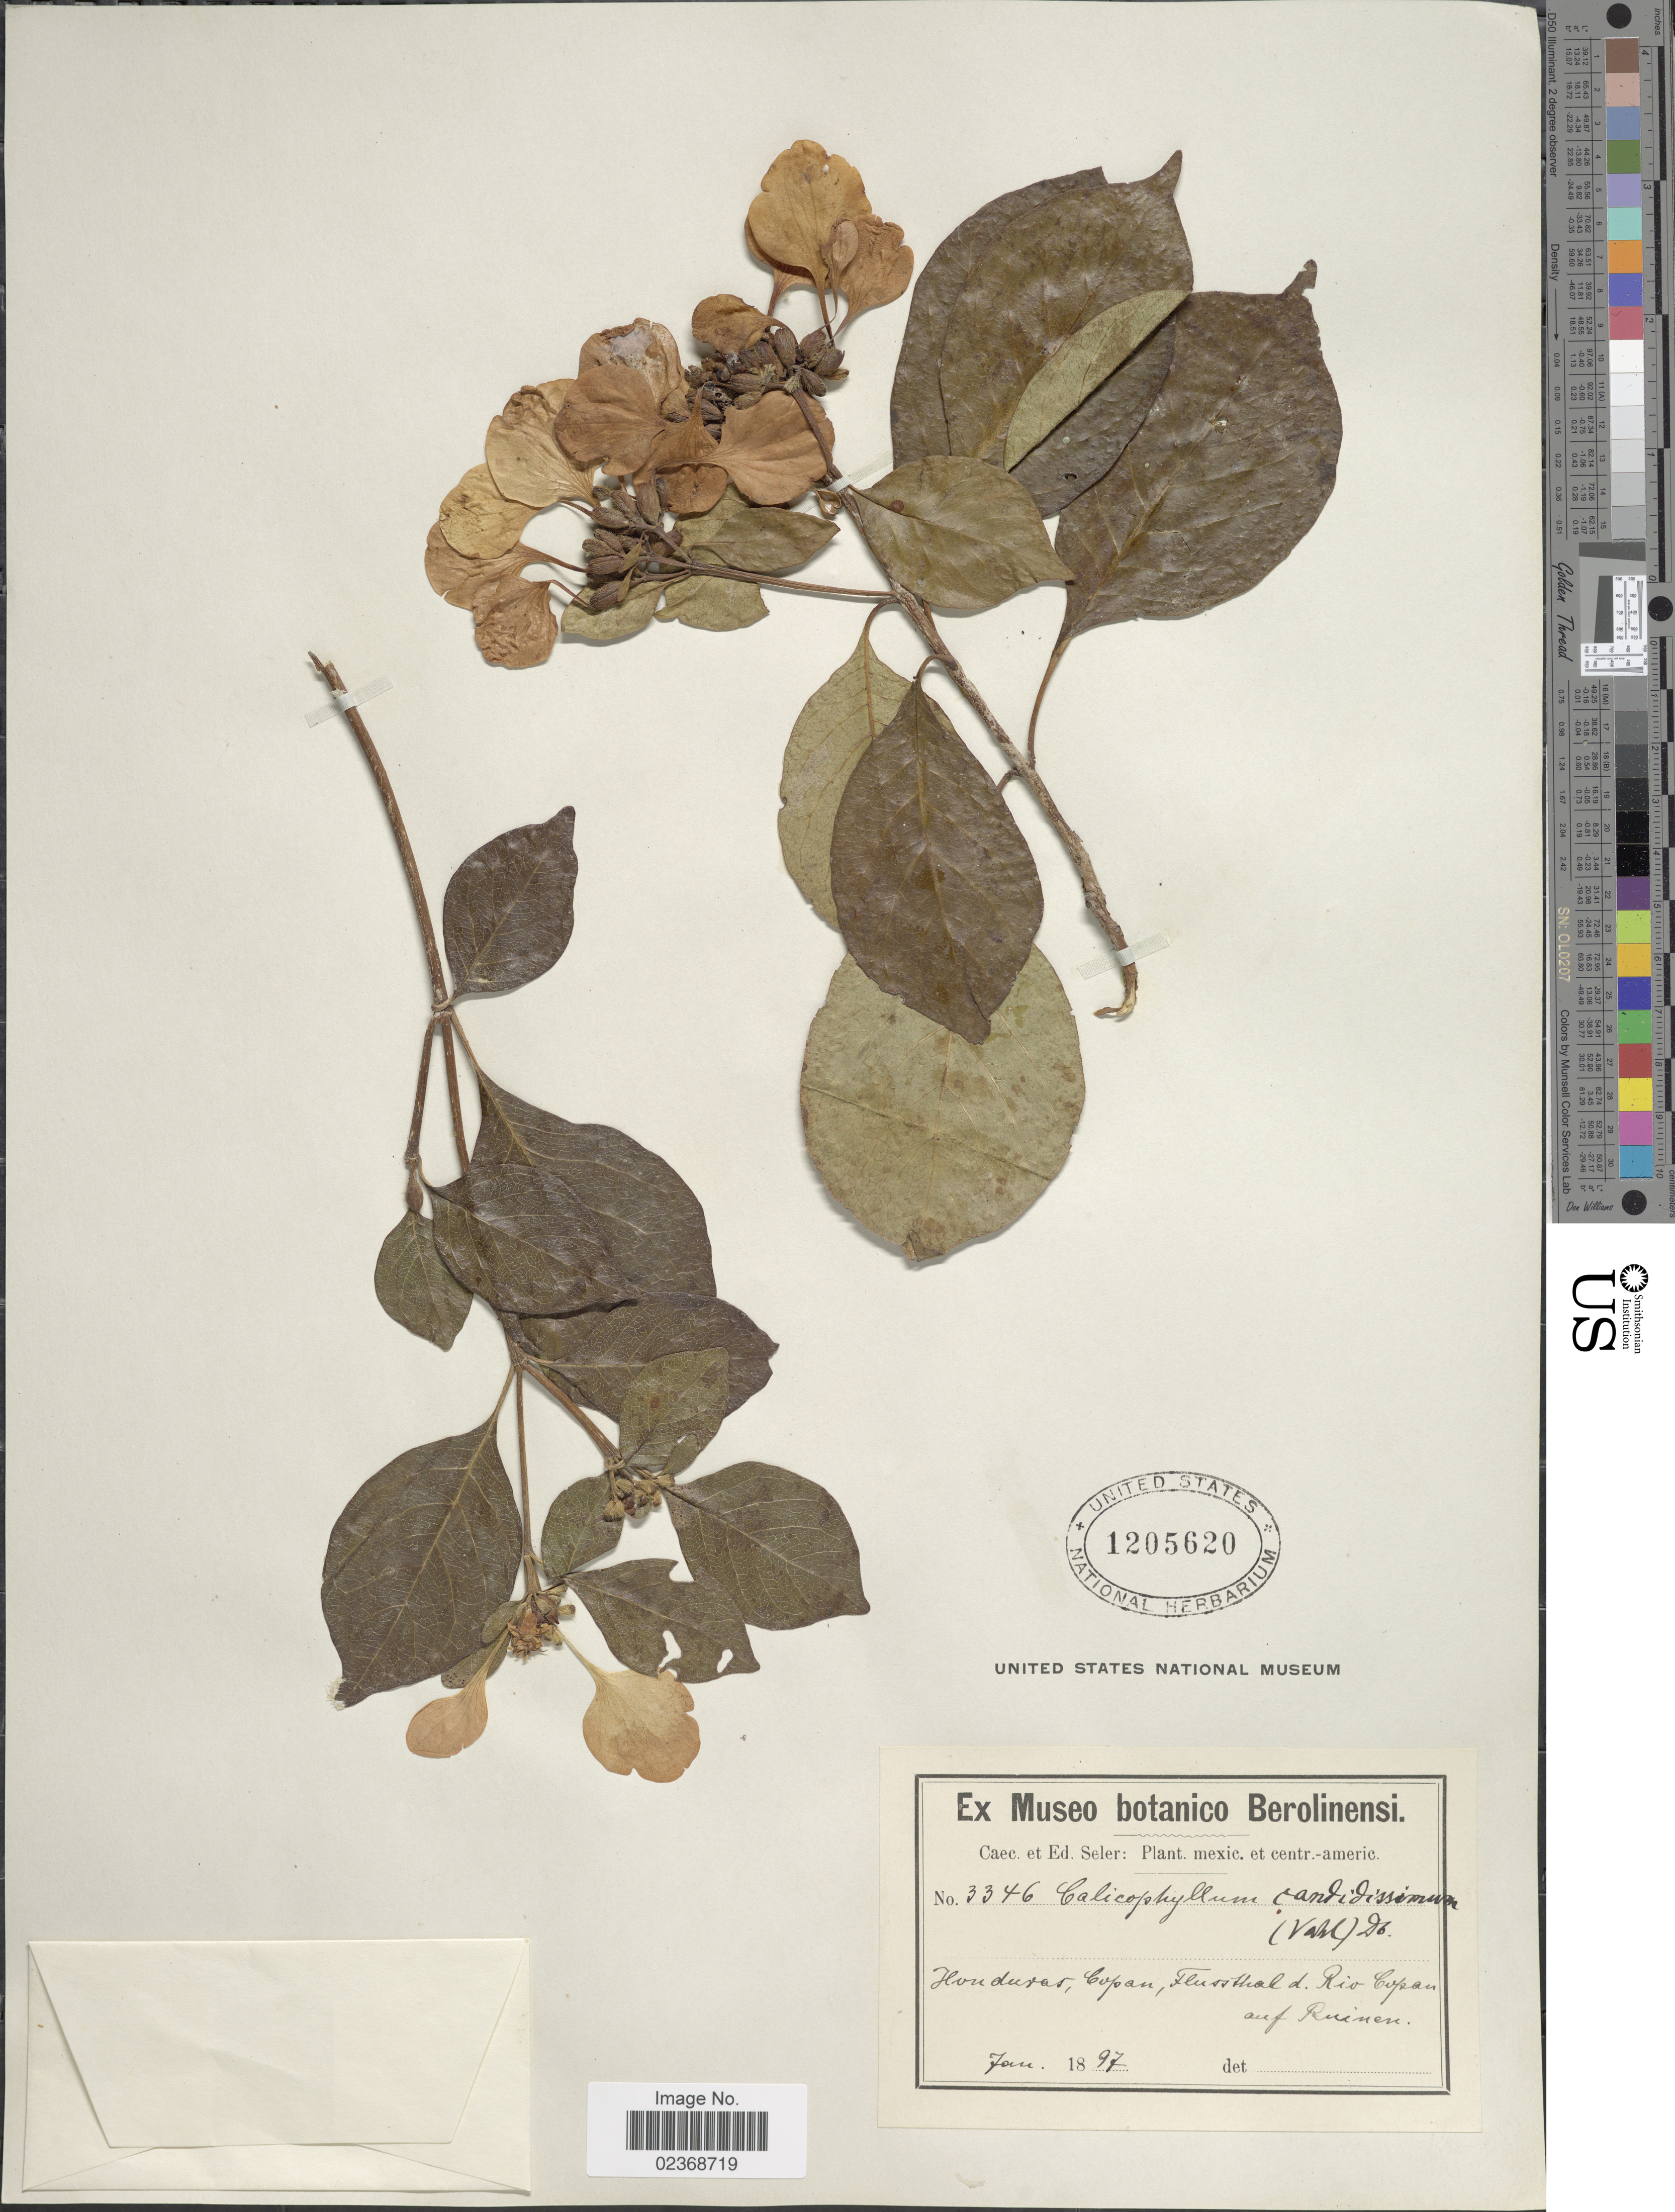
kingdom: Plantae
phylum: Tracheophyta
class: Magnoliopsida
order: Gentianales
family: Rubiaceae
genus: Calycophyllum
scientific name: Calycophyllum candidissimum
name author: (Vahl) DC.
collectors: C. Seler & E. G. Seler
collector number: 3346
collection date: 1897-01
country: Honduras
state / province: Copán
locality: Rio Copan auf Ruinen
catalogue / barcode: US 1205620